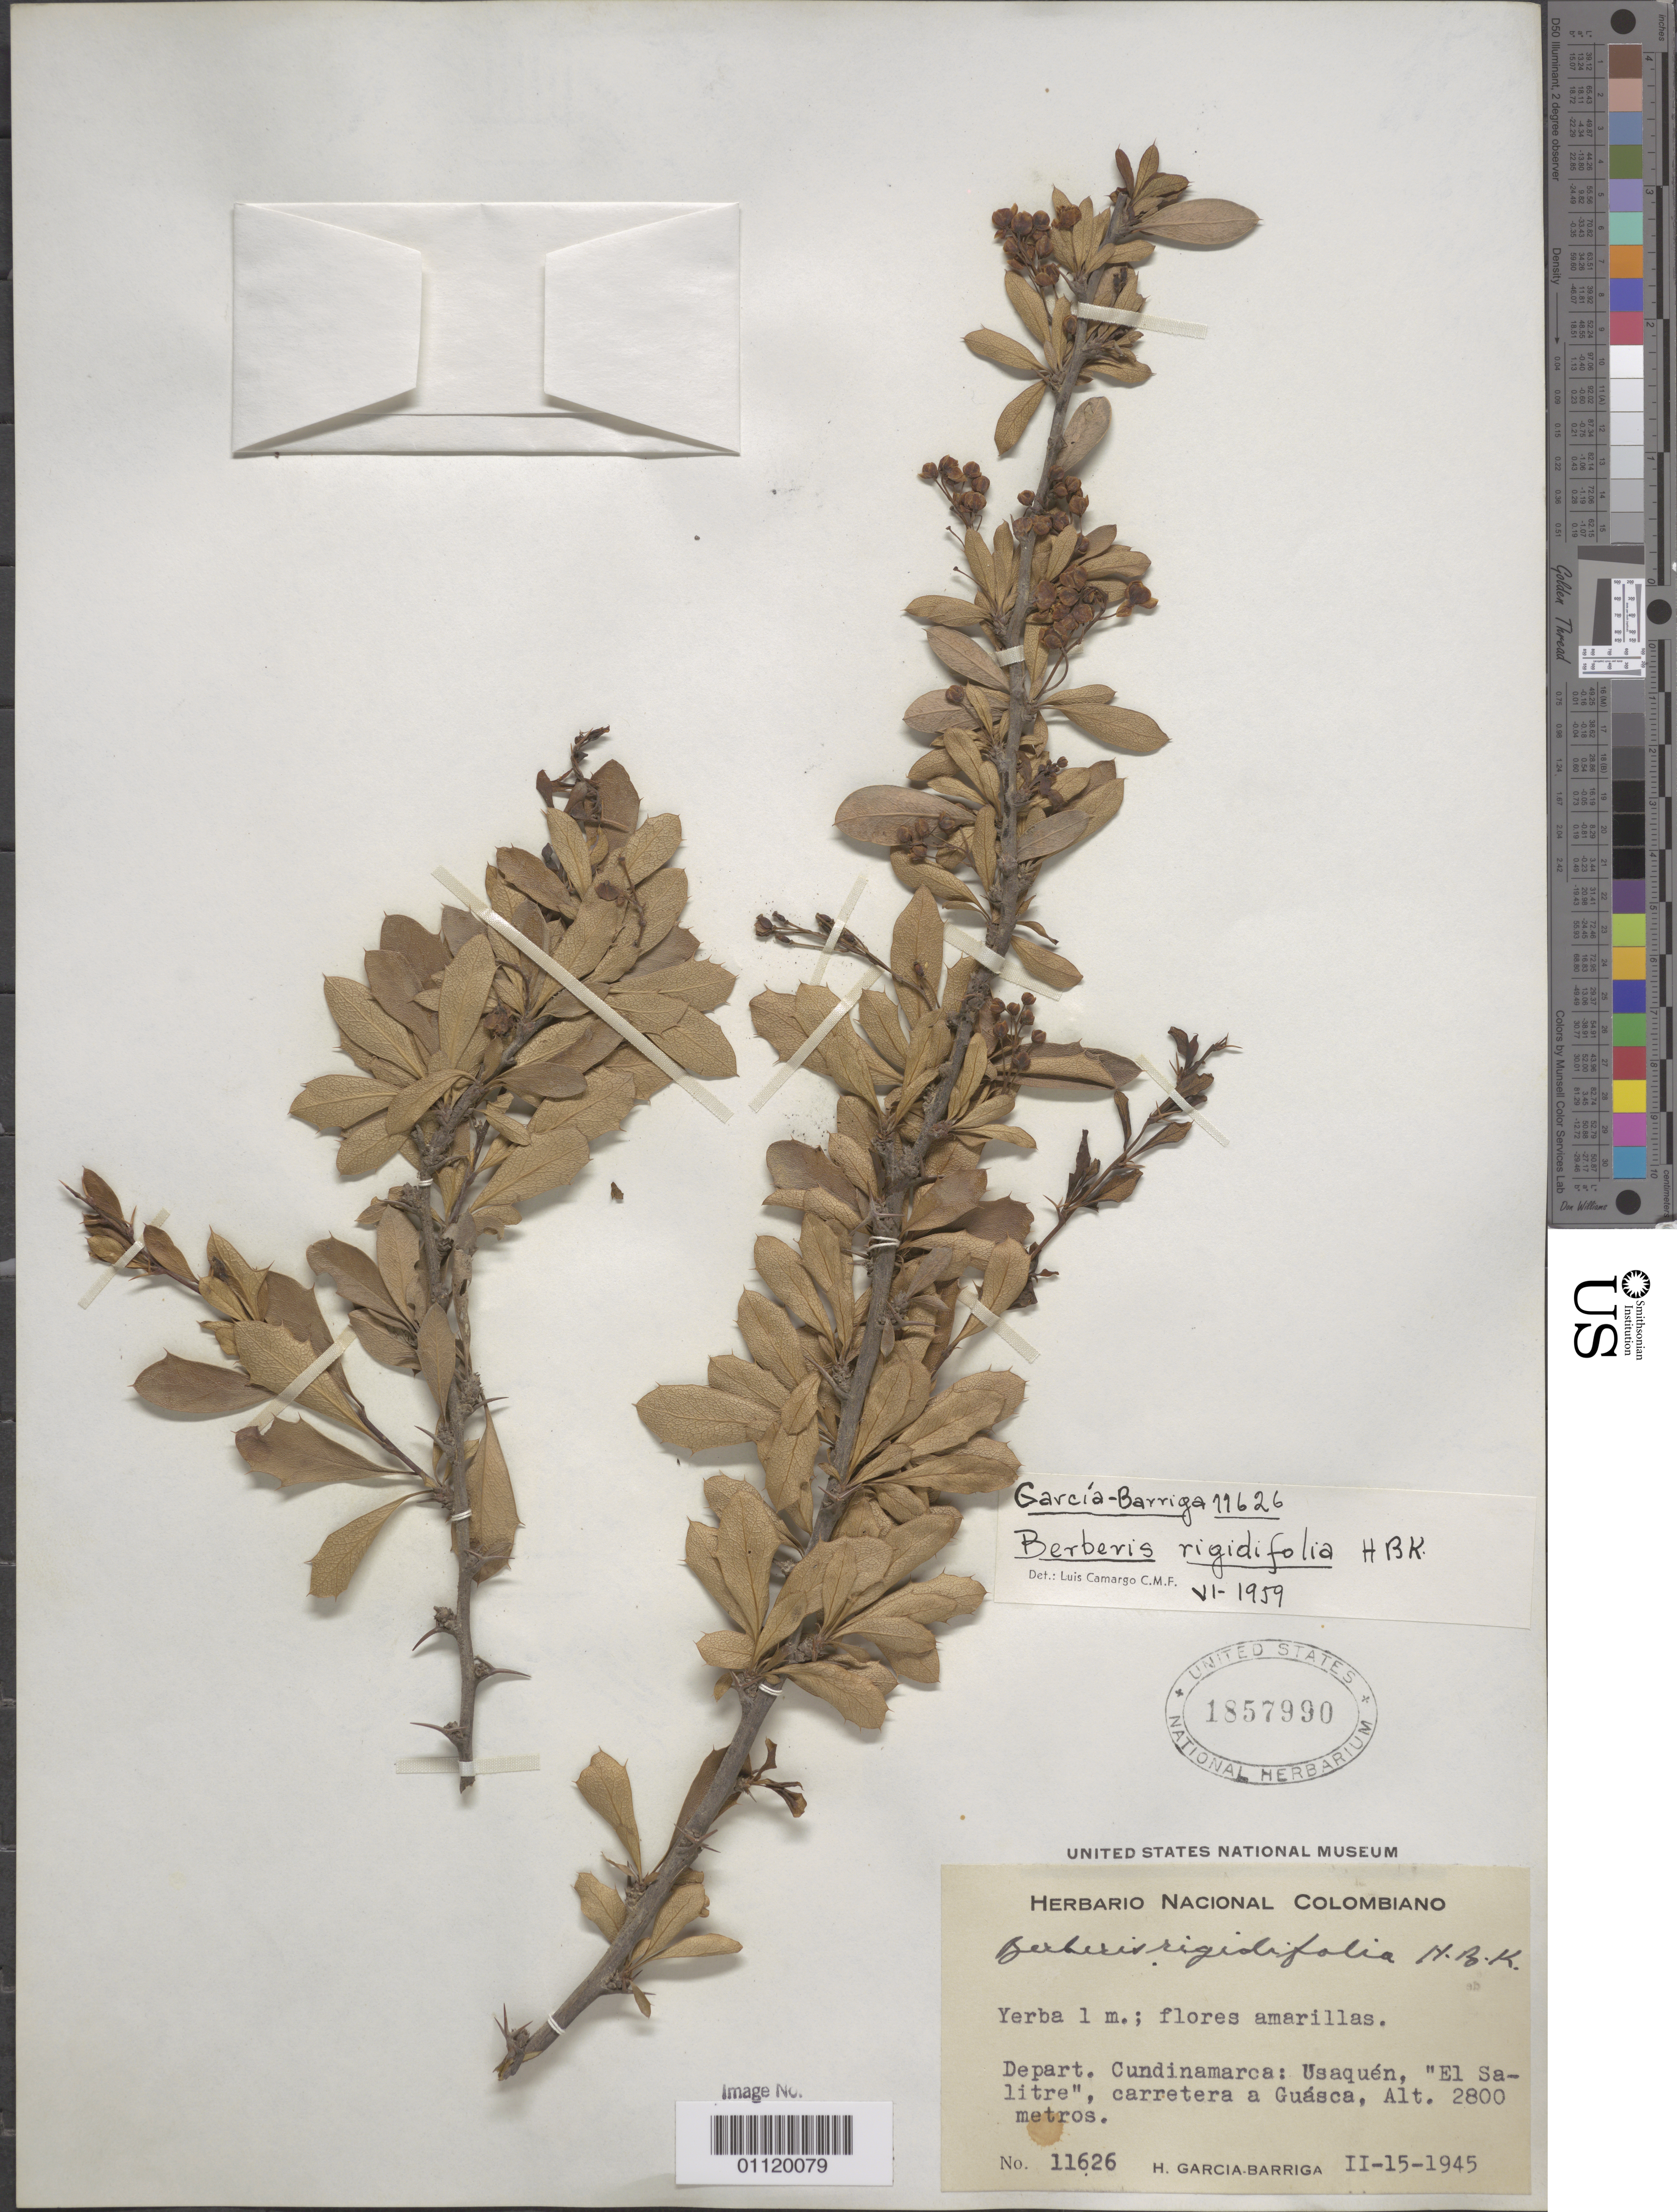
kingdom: Plantae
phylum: Tracheophyta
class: Magnoliopsida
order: Ranunculales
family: Berberidaceae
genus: Berberis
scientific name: Berberis rigidifolia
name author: Kunth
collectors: H. García Barriga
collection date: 1945-02-15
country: Colombia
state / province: Cundinamarca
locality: Usaquén, "El Salitre," road to Guasca.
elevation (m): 2800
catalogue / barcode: US 1857990